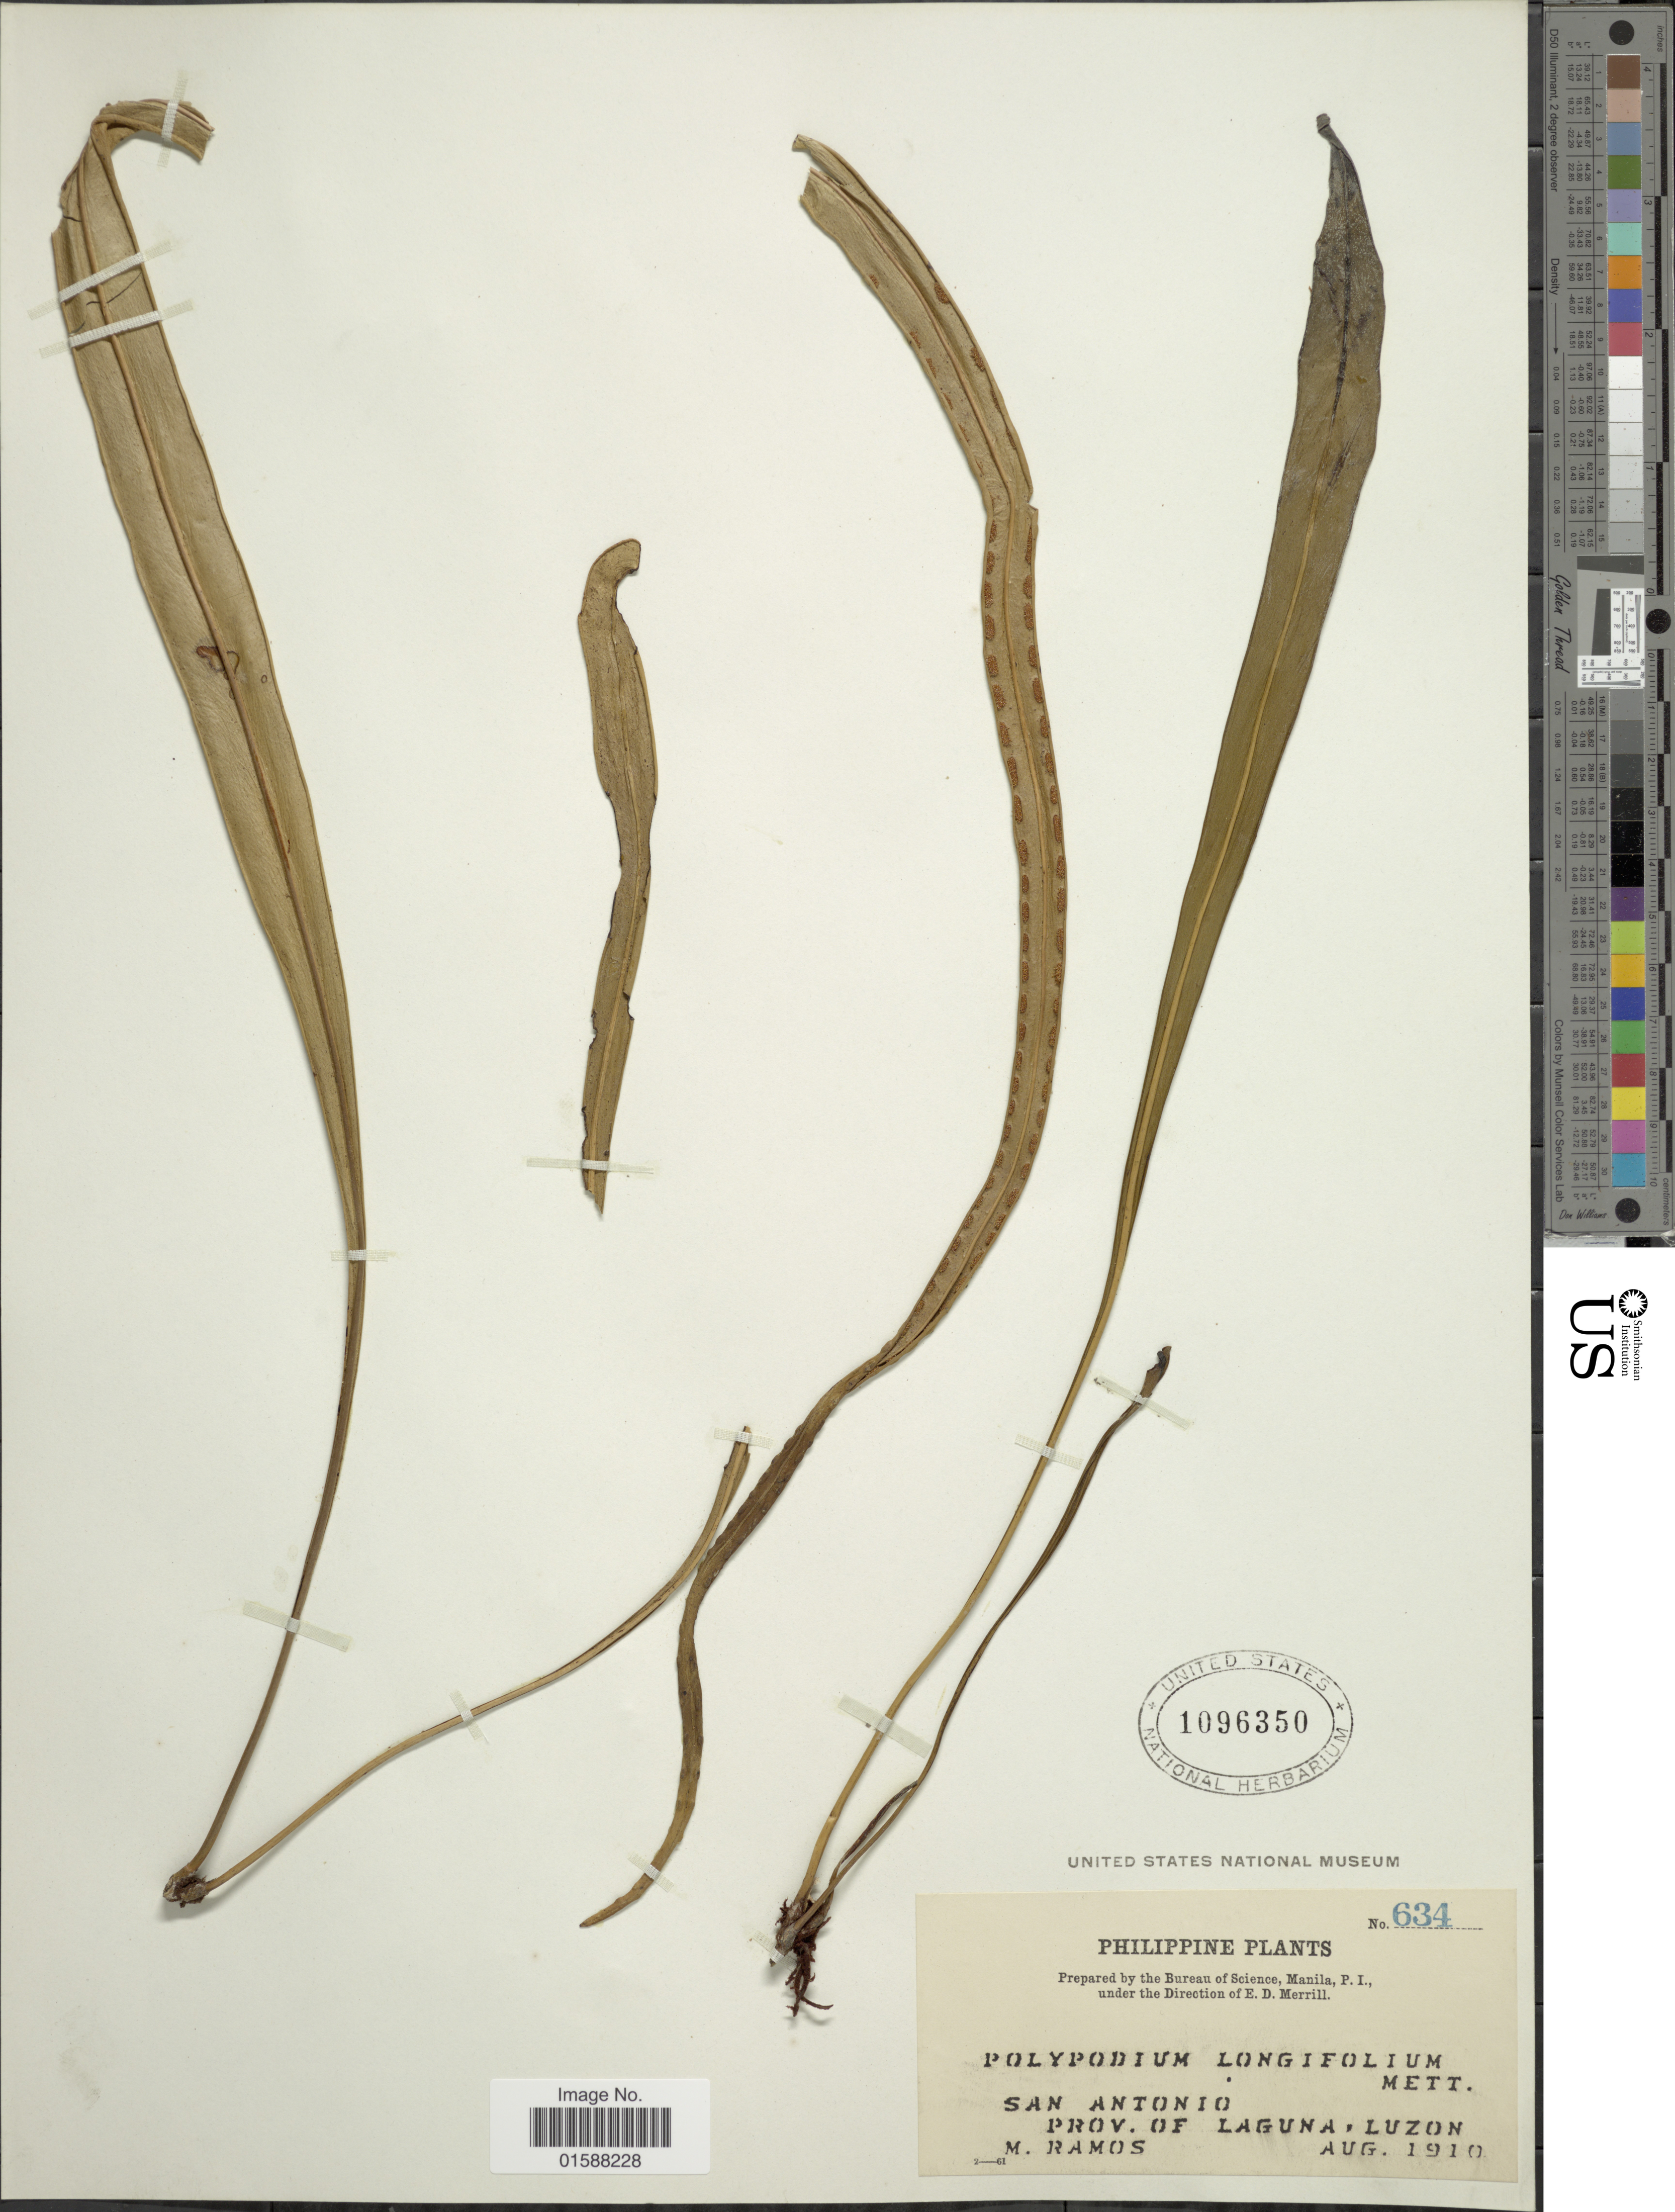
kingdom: Plantae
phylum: Tracheophyta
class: Polypodiopsida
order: Polypodiales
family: Polypodiaceae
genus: Lepisorus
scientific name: Lepisorus longifolius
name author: (Blume) Holttum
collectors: M. Ramos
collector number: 634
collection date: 1910-08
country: Philippines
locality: San Antonio. Prov. of Laguna, Luzon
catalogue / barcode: US 1096350